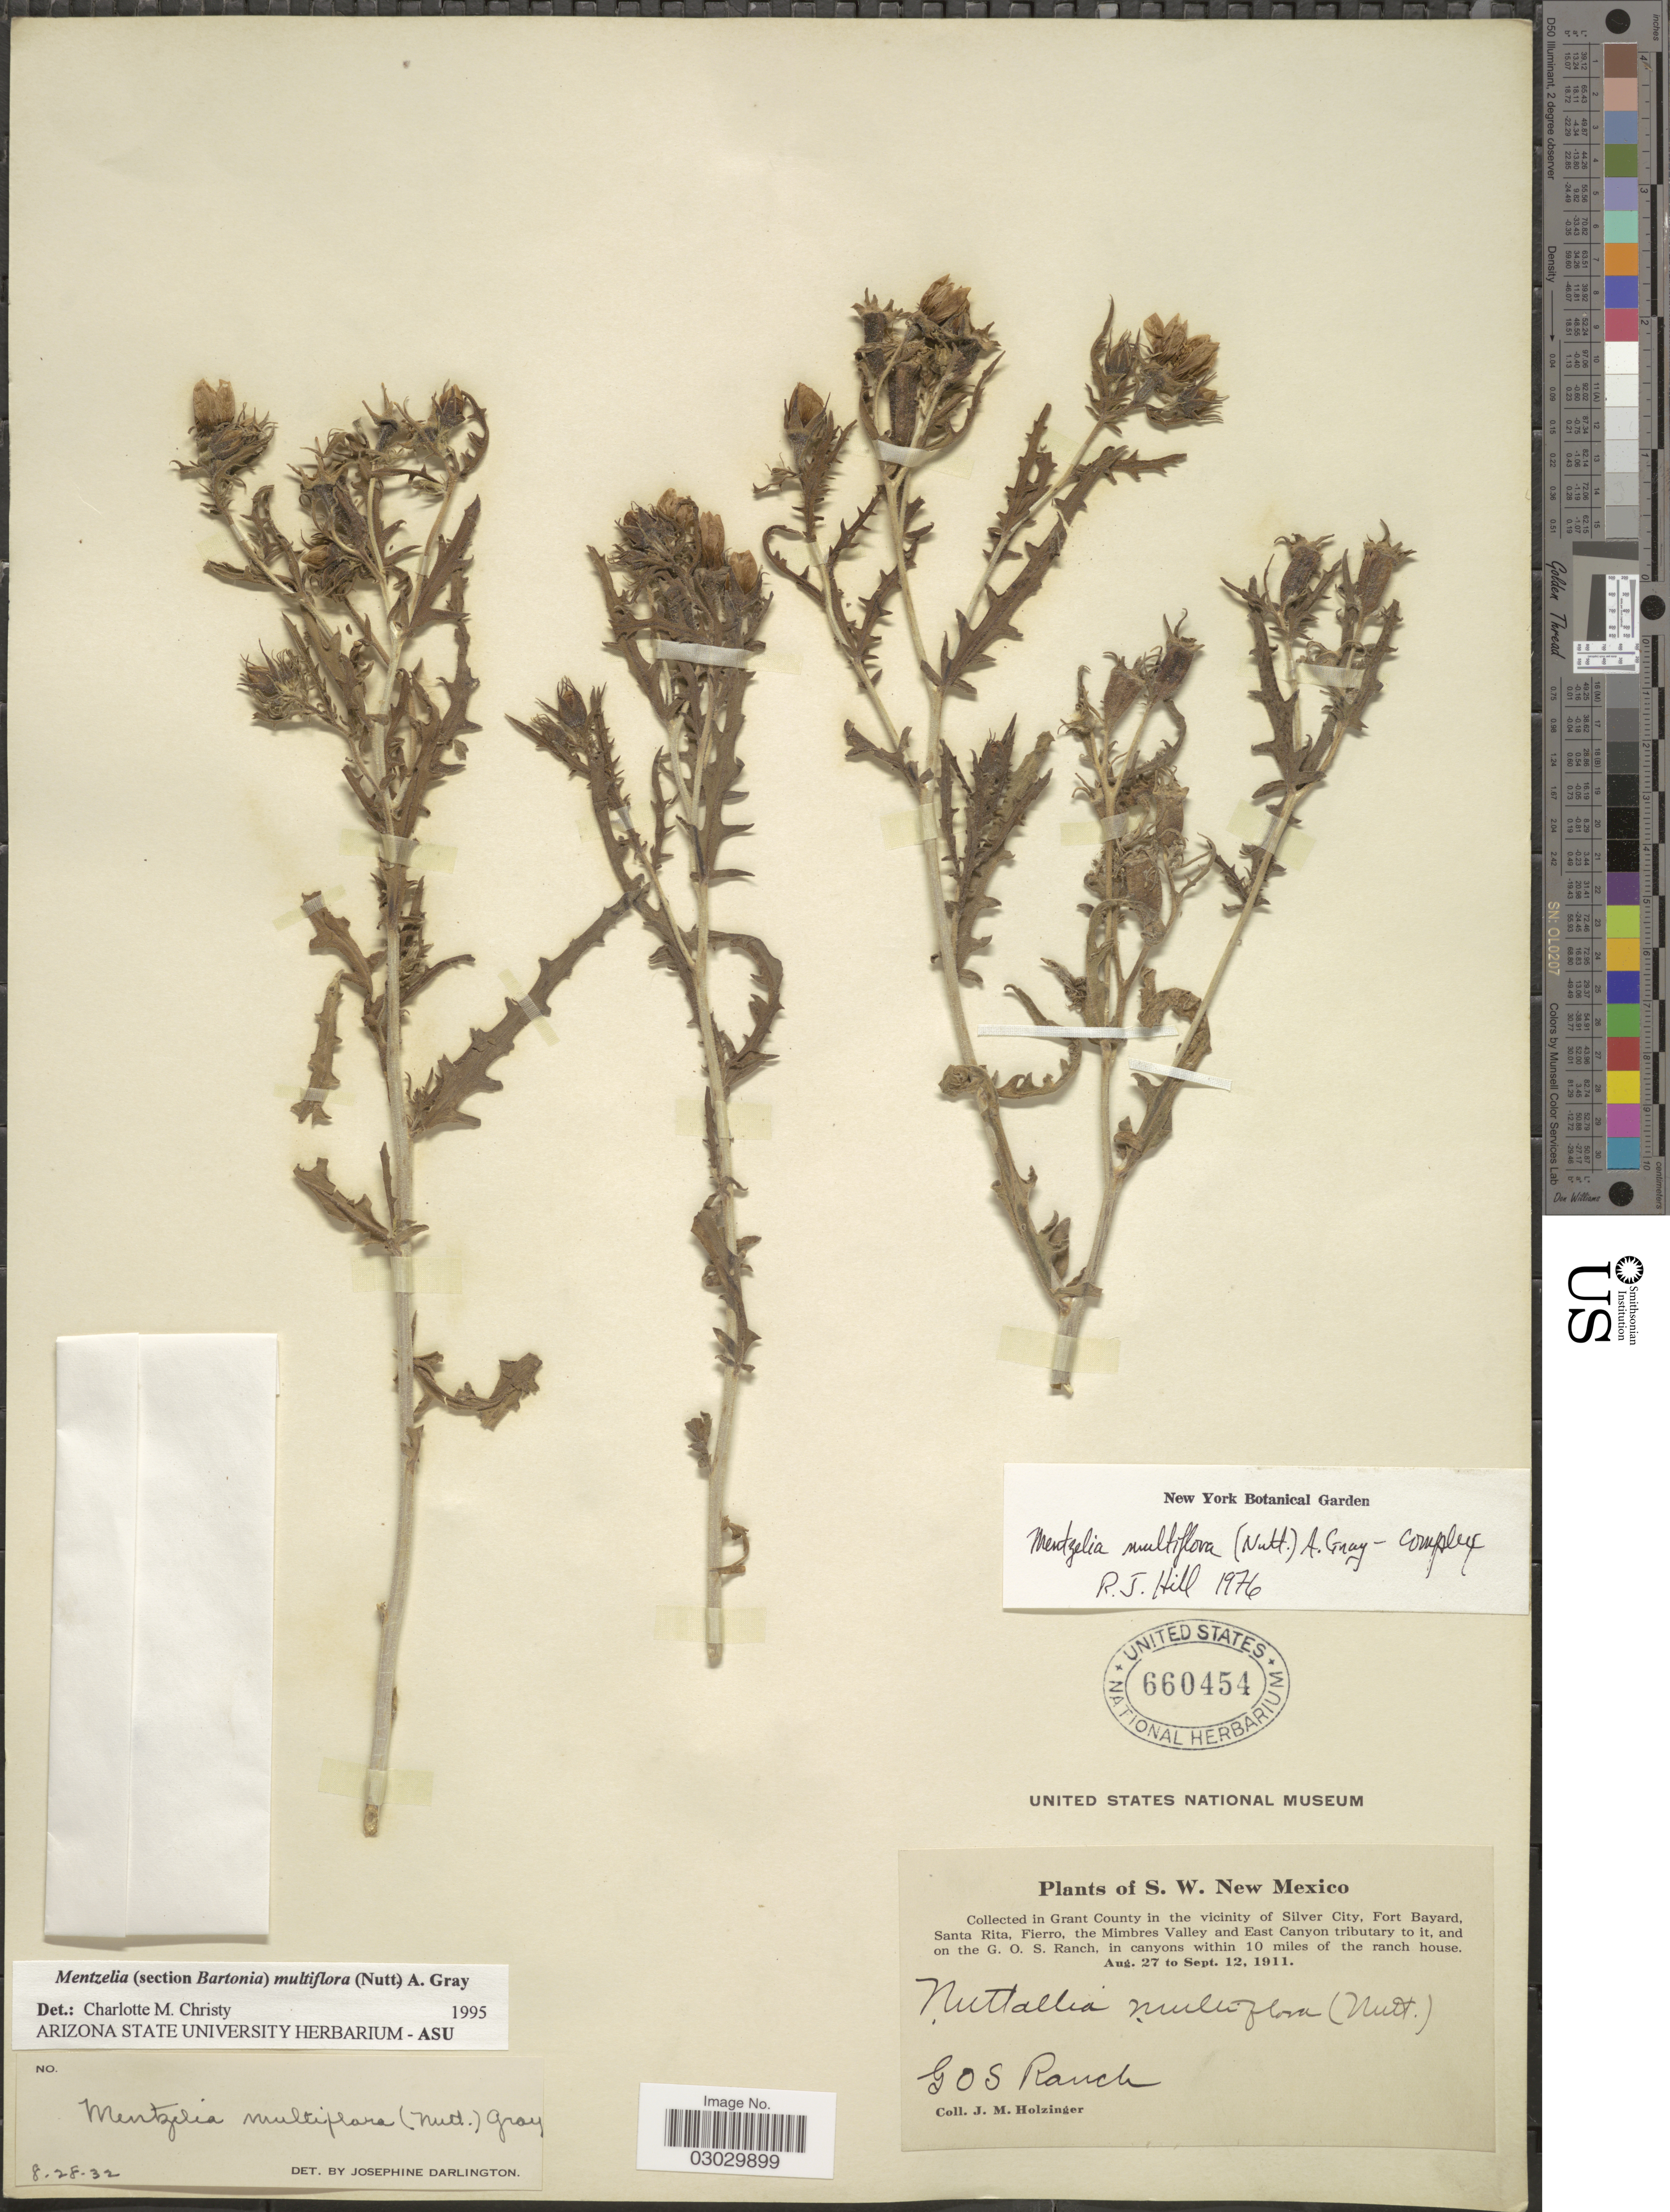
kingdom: Plantae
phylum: Tracheophyta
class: Magnoliopsida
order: Cornales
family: Loasaceae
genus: Mentzelia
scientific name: Mentzelia multiflora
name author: (Nutt.) A. Gray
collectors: J. M. Holzinger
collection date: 1911-08-27/1911-09-12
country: United States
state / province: New Mexico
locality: S.W. New Mexico. Collected in Grant County in the vicinity of Silver City, Fort Bayard, Santa Rita, Fierro, the Mimbres Valley and East Canyon tributary to it, and on the G.O.S. Ranch, in canyons within 10 miles of the ranch house. G O S Ranch.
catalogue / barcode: US 660454